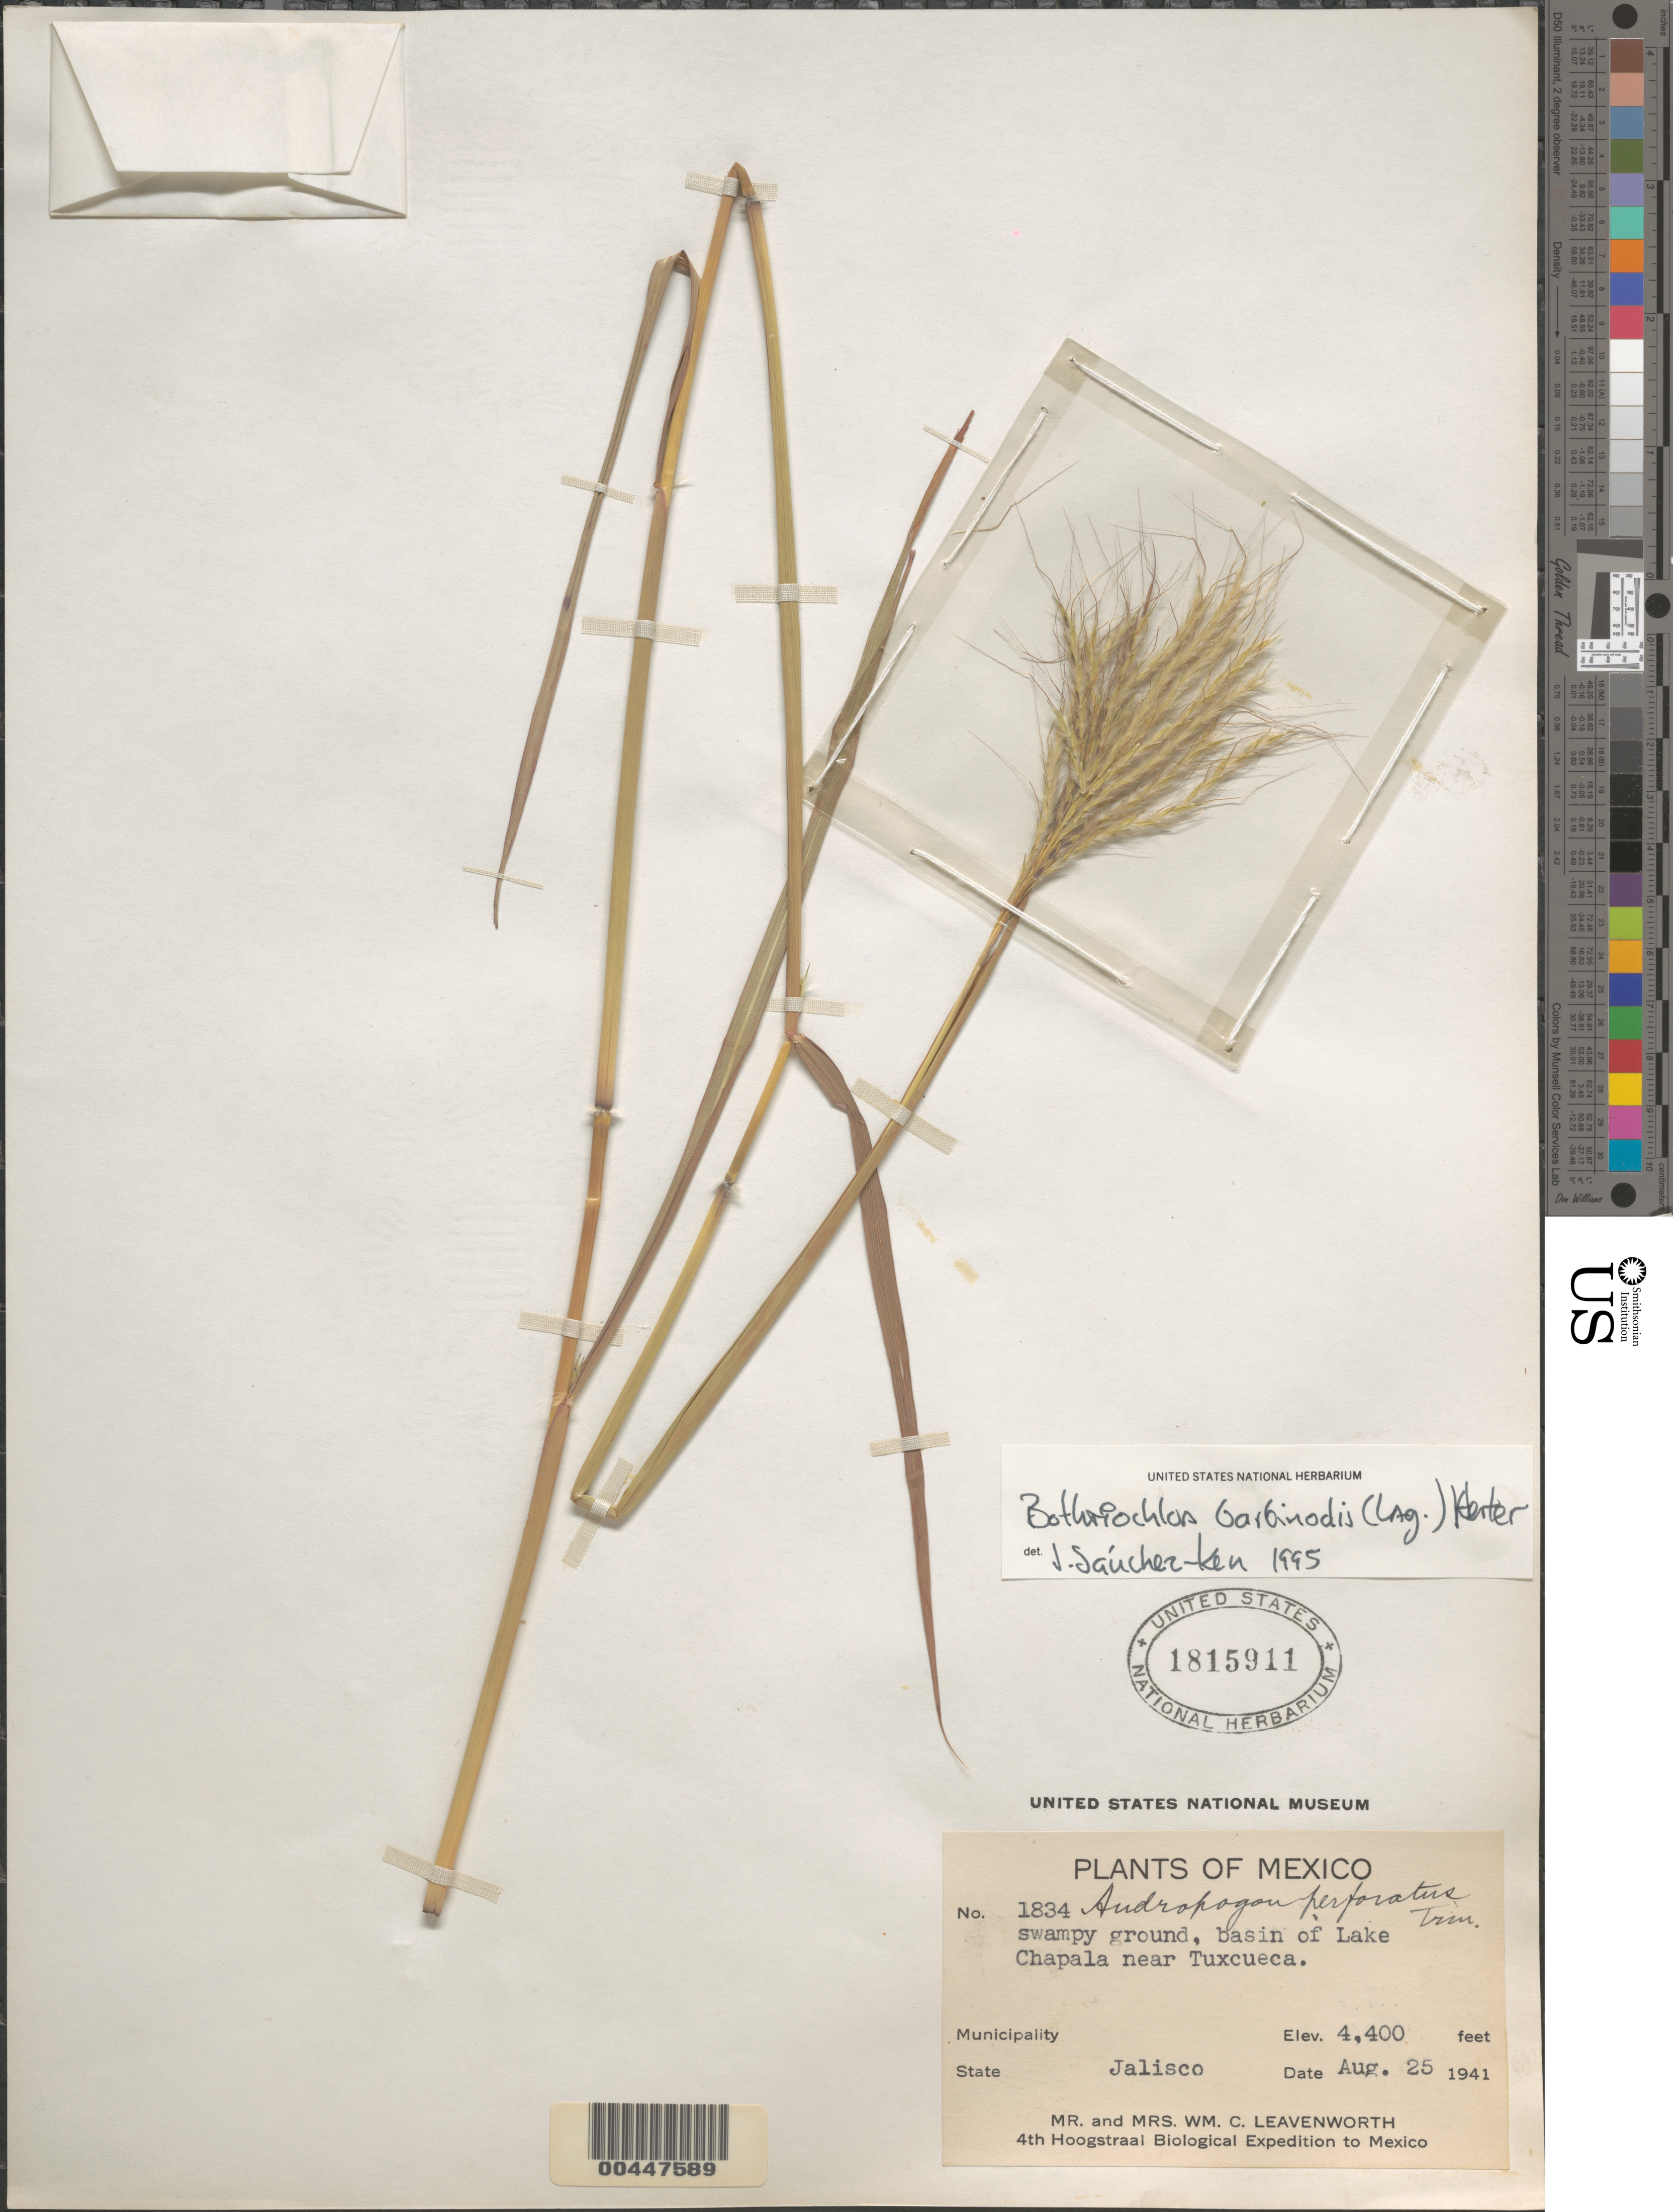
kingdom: Plantae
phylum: Tracheophyta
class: Liliopsida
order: Poales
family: Poaceae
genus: Bothriochloa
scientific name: Bothriochloa barbinodis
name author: (Lag.) Herter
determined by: Sánchez-Ken, J. G.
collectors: W. C. Leavenworth & Leavenworth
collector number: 1834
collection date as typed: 25 Aug 1941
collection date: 1941-08-25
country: Mexico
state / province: Jalisco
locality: Basin of Lake Chapala near Tuxcueca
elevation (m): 1341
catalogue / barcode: US 1815911